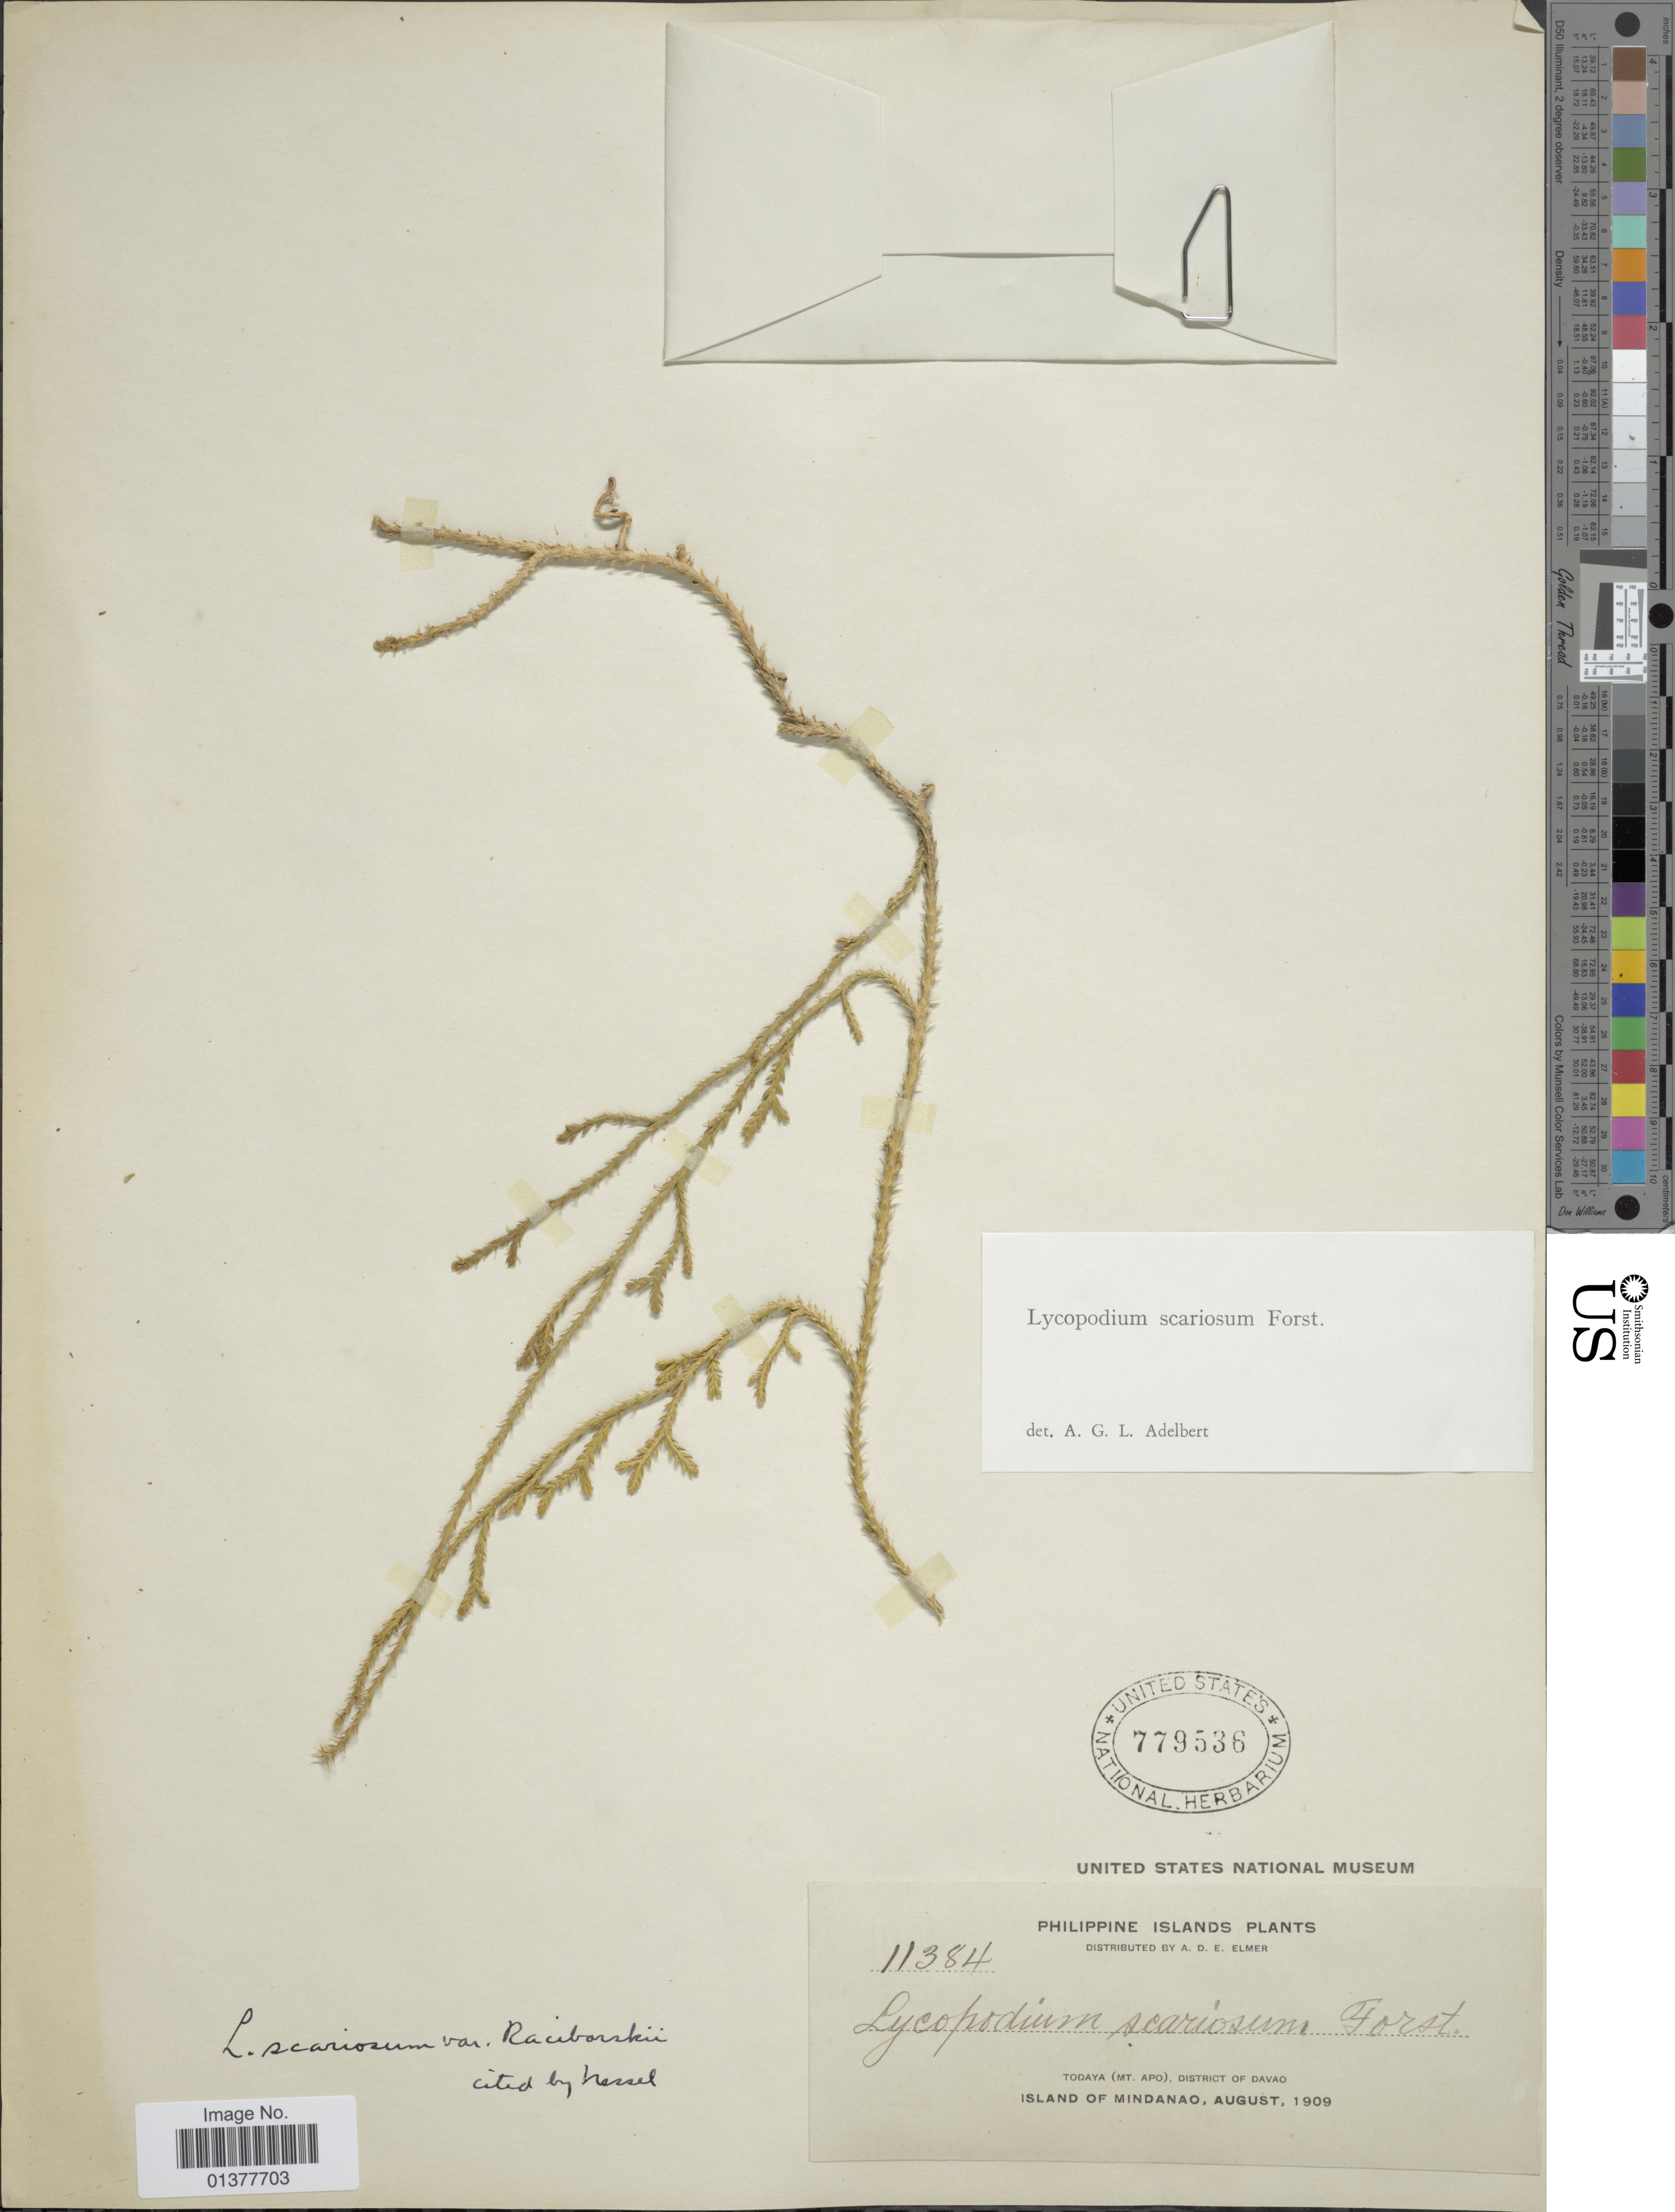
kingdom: Plantae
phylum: Tracheophyta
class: Lycopodiopsida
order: Lycopodiales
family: Lycopodiaceae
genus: Diphasium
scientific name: Diphasium scariosum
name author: (G. Forst.) Rothm.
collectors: A. D. E. Elmer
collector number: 11384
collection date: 1909-08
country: Philippines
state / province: Davao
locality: Todaya(Mt. Apo) , Island of Mindanao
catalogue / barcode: US 779536